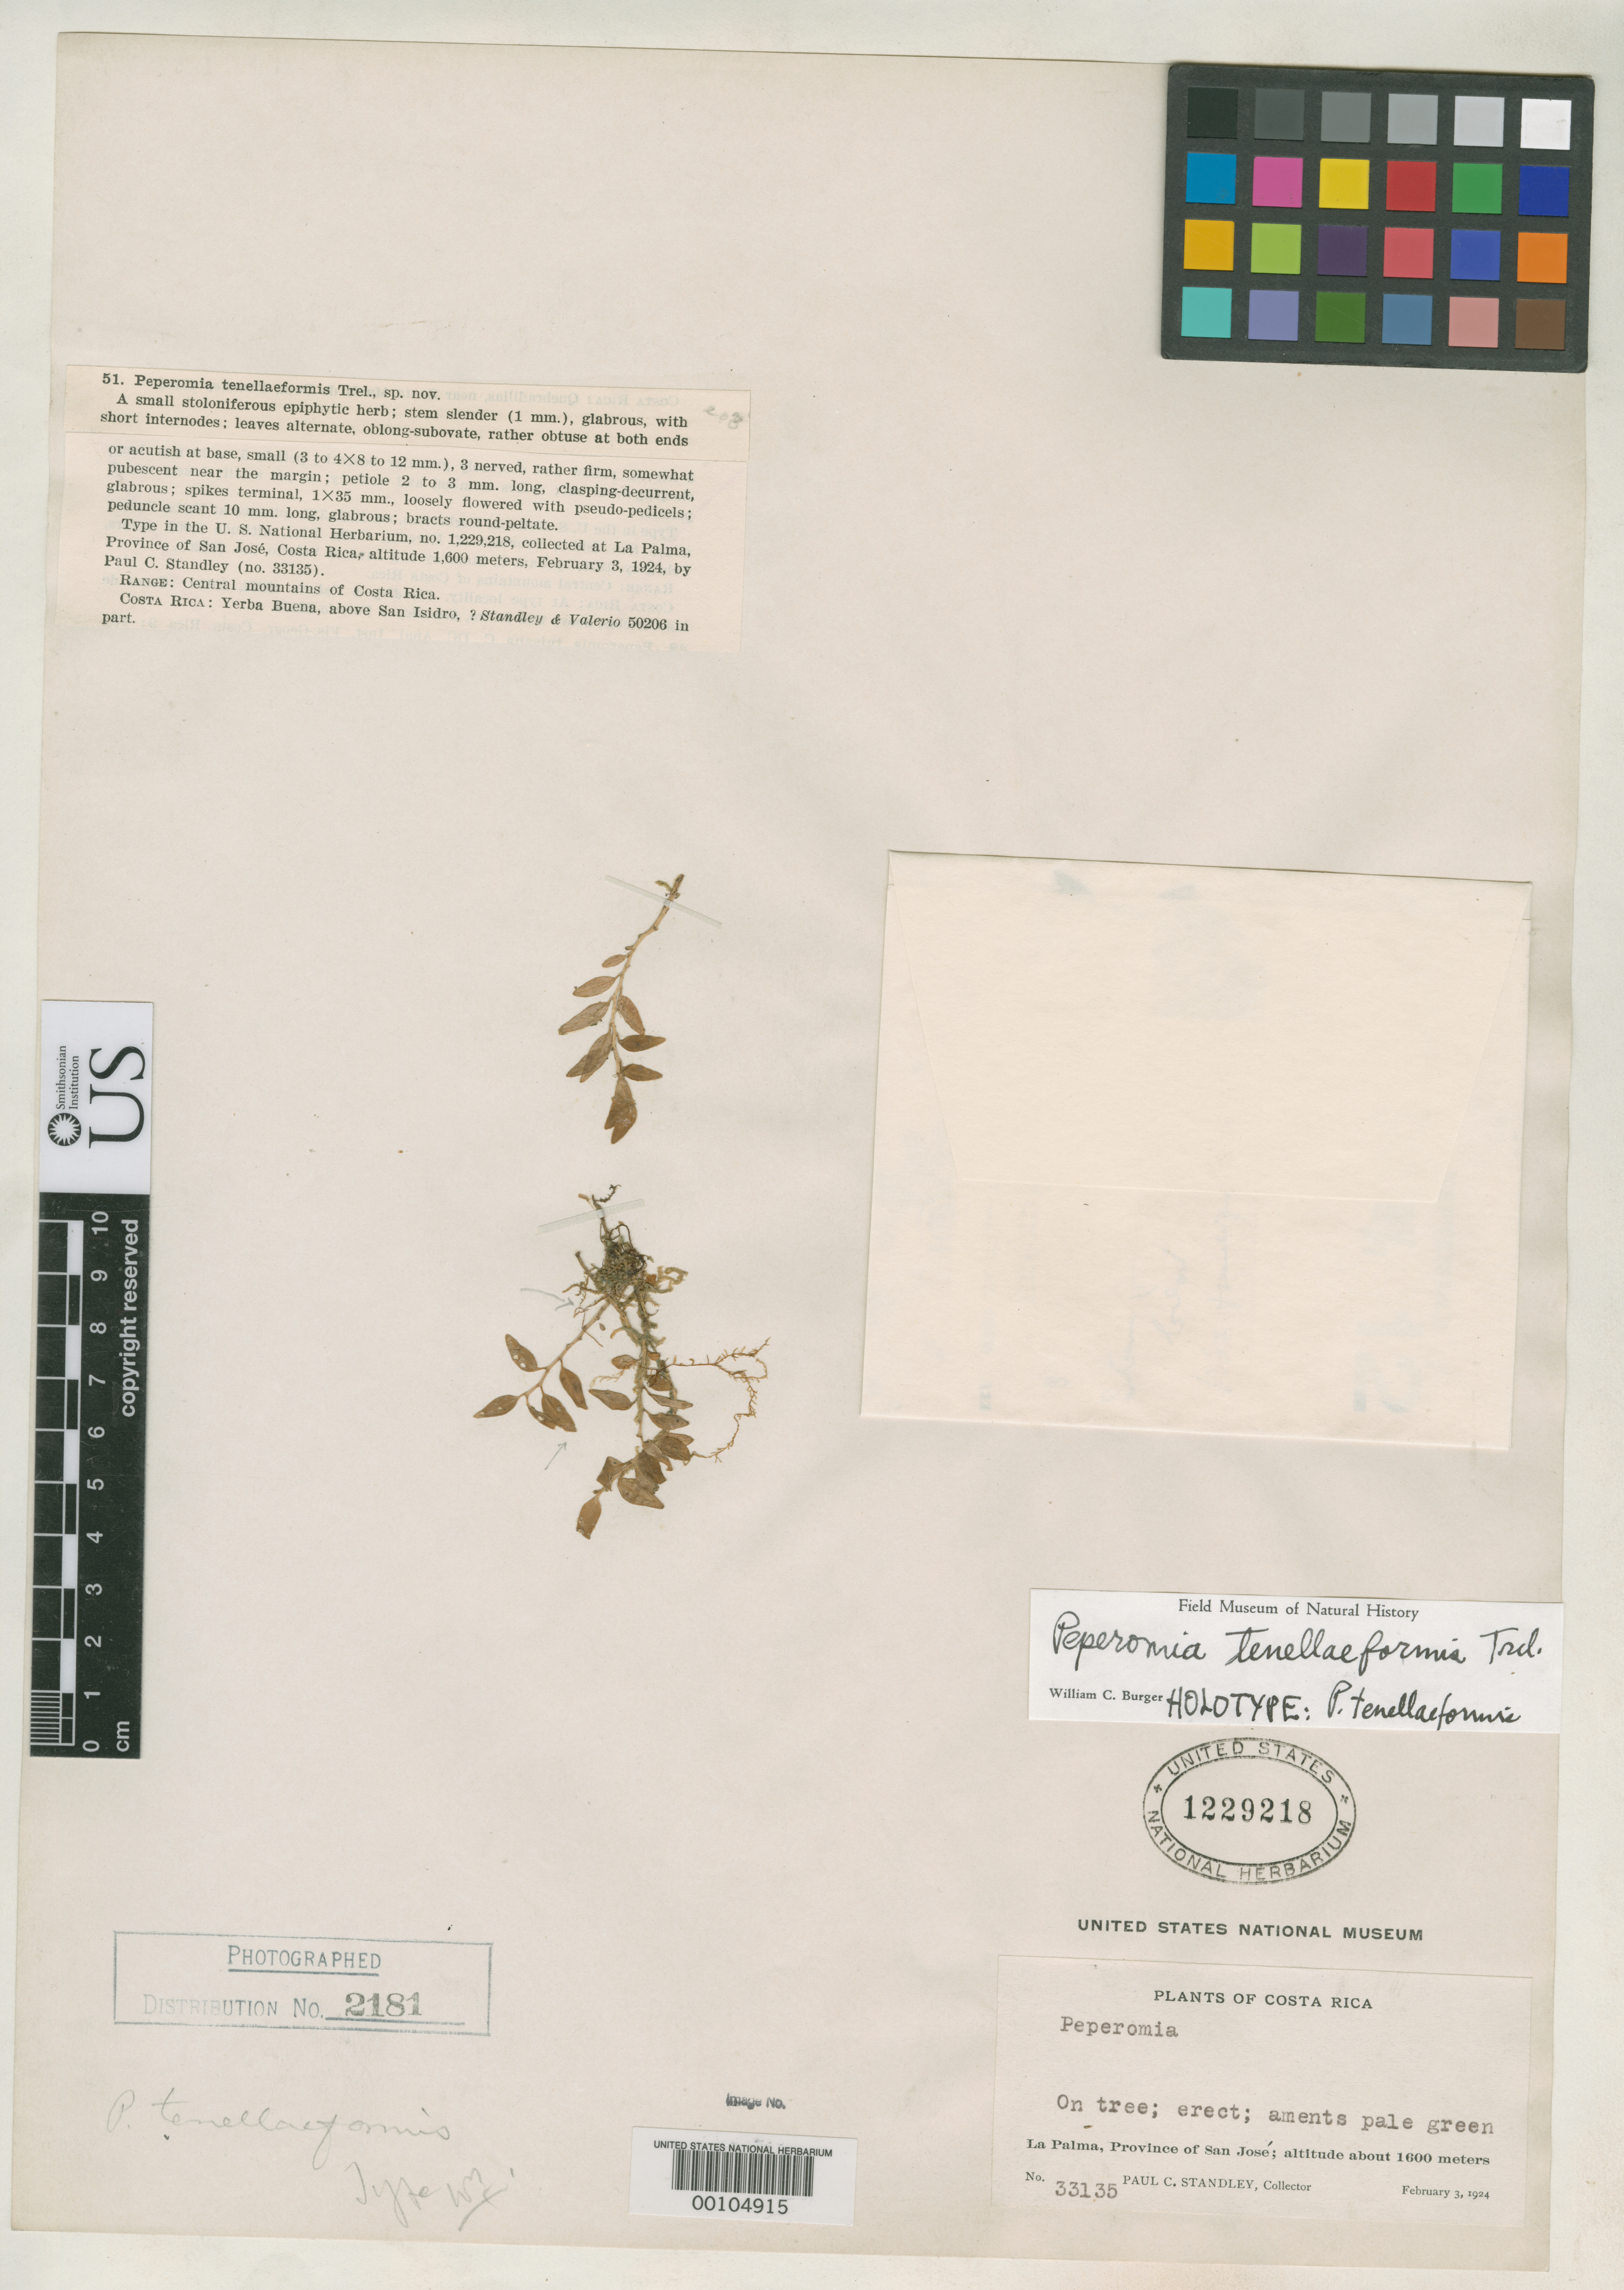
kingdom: Plantae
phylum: Tracheophyta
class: Magnoliopsida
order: Piperales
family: Piperaceae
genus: Peperomia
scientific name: Peperomia tenellaeformis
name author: Trel.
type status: Holotype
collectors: P. C. Standley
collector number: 33135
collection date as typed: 03 Feb 1924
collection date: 1924-02-03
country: Costa Rica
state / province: San José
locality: La Palma.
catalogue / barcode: US 1229218